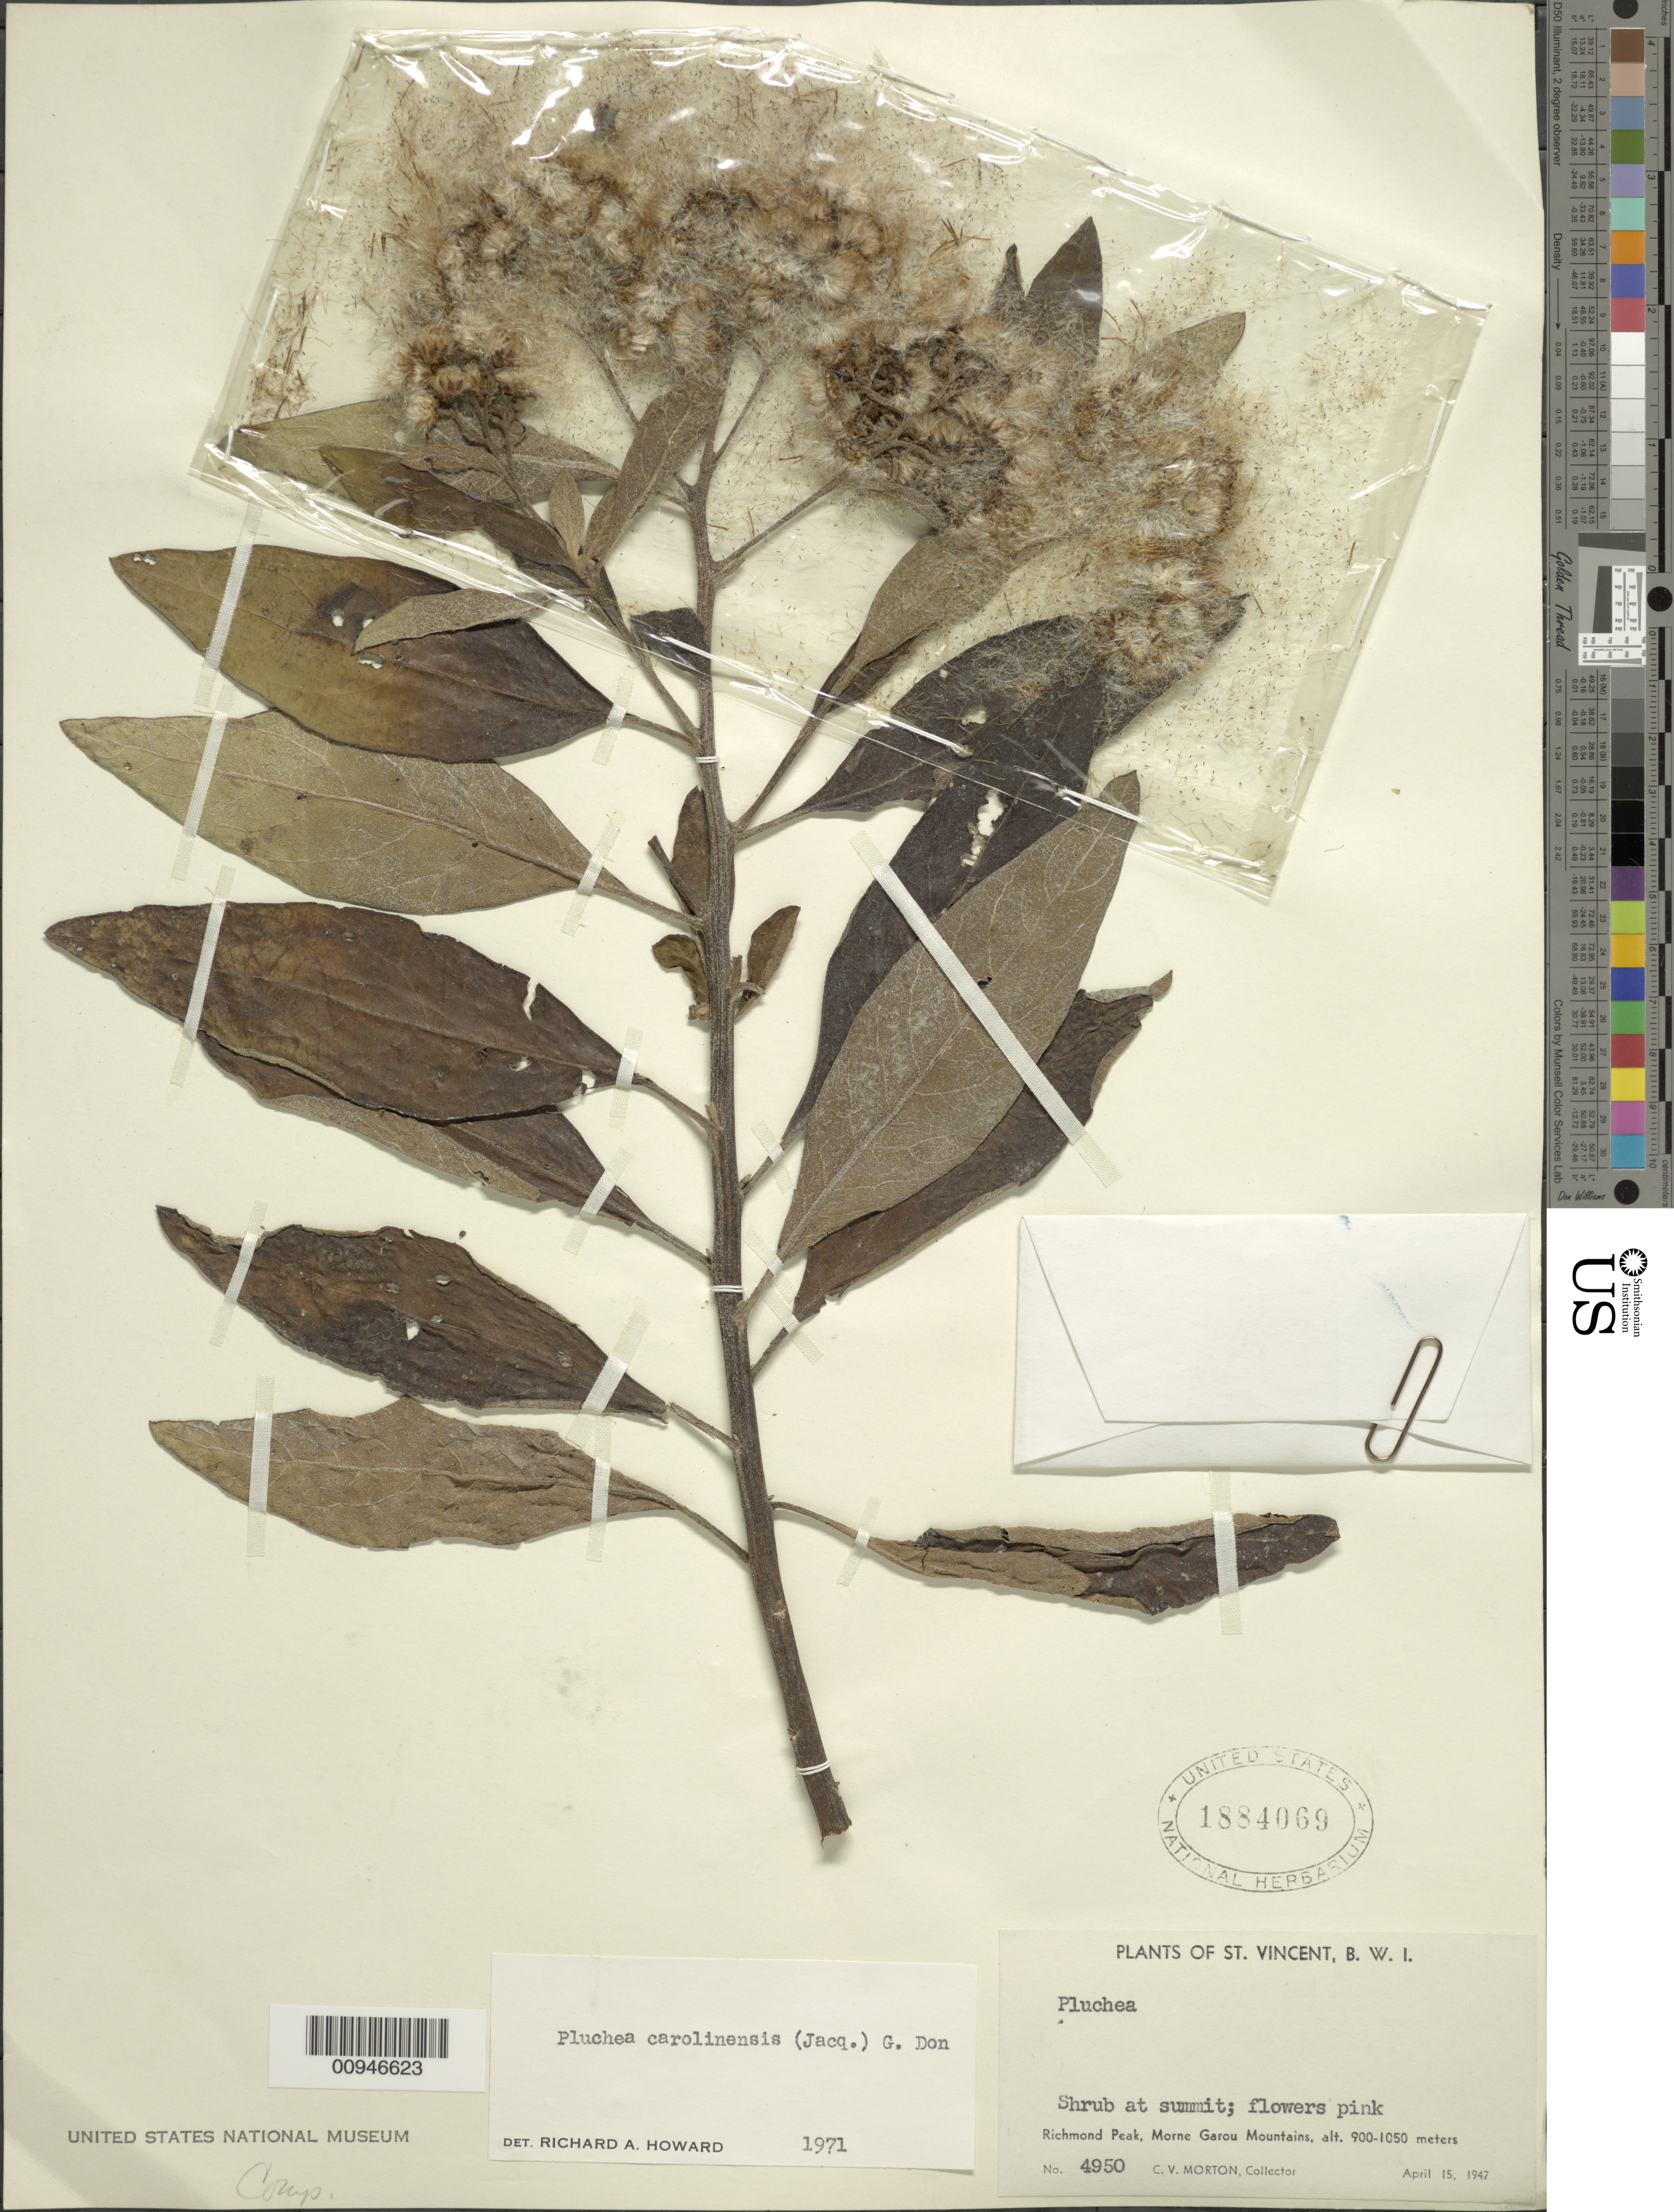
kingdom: Plantae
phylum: Tracheophyta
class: Magnoliopsida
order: Asterales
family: Asteraceae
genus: Pluchea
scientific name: Pluchea carolinensis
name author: (Jacq.) D. Don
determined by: Howard, R. A.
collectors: C. V. Morton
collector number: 4950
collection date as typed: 15 Apr 1947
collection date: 1947-04-15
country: St. Vincent - Grenadines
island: St. Vincent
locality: Richmond Peak, Morne Garou Mountains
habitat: Mountain summit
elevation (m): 900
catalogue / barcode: US 1884069